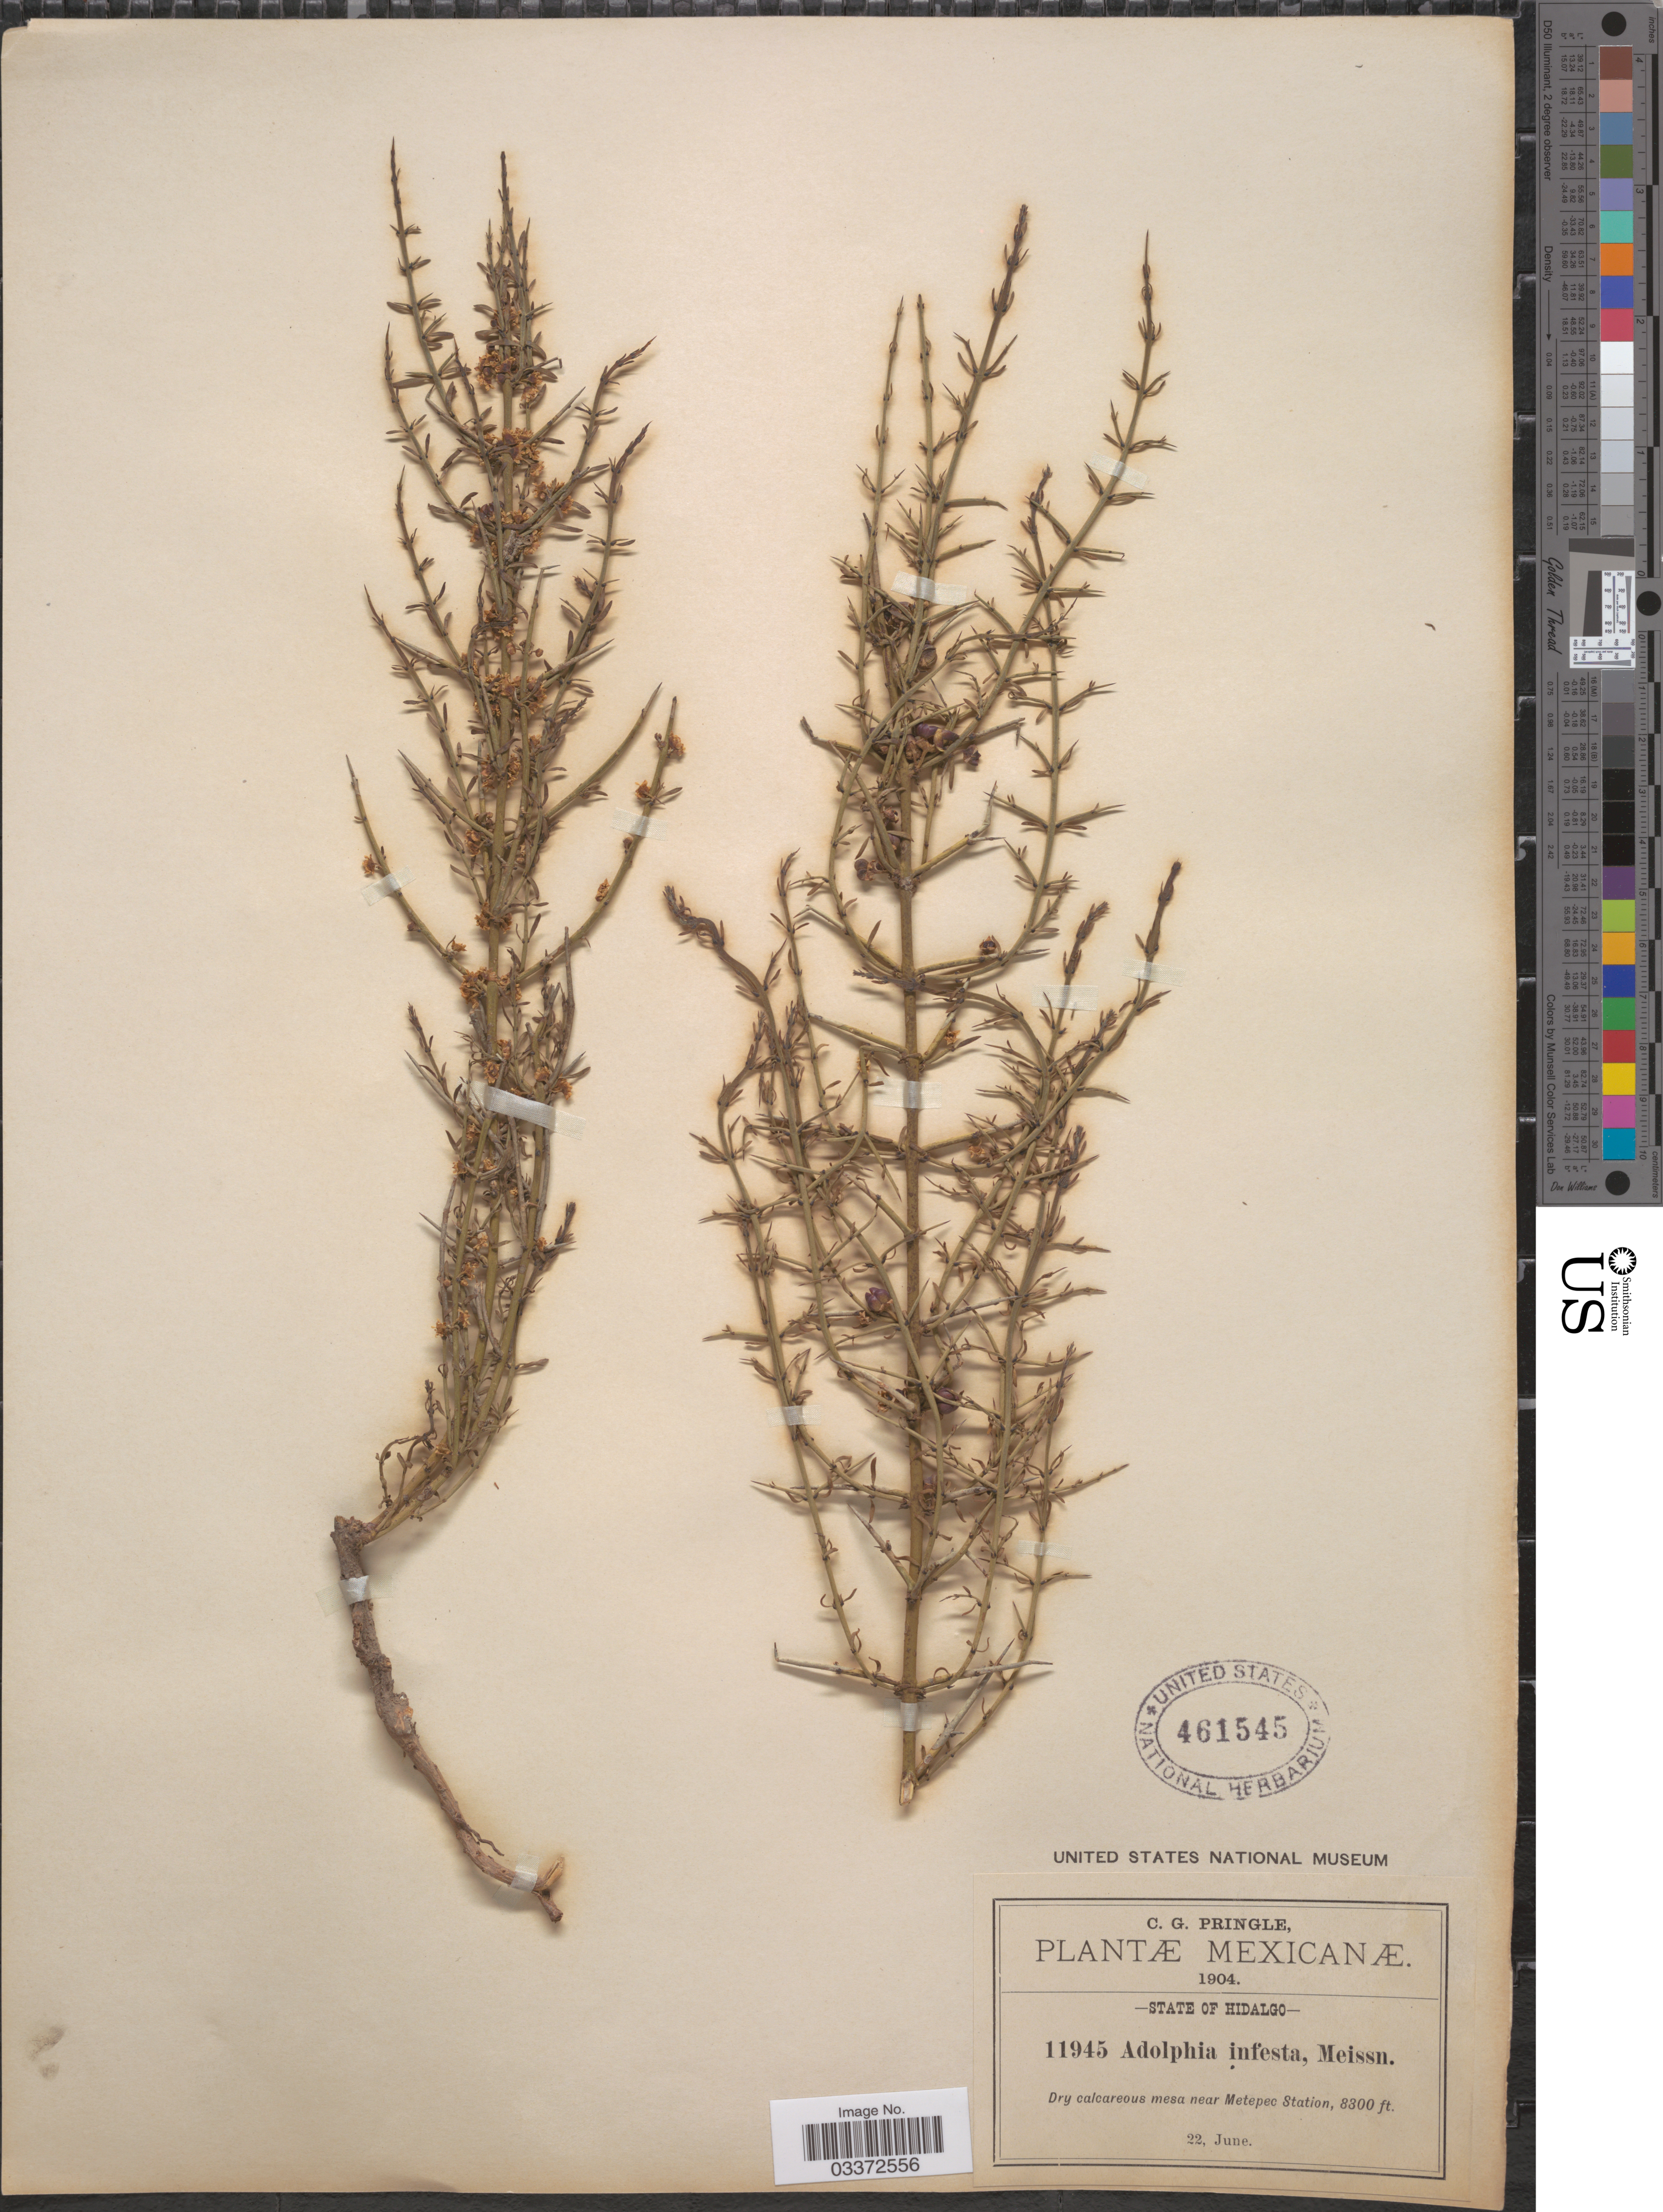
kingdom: Plantae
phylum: Tracheophyta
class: Magnoliopsida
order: Rosales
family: Rhamnaceae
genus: Adolphia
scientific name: Adolphia infesta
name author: (Kunth) Meisn.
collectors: C. G. Pringle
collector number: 11945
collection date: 1904-06-22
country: Mexico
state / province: Hidalgo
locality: Near Metepec Station.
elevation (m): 2530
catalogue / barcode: US 461545